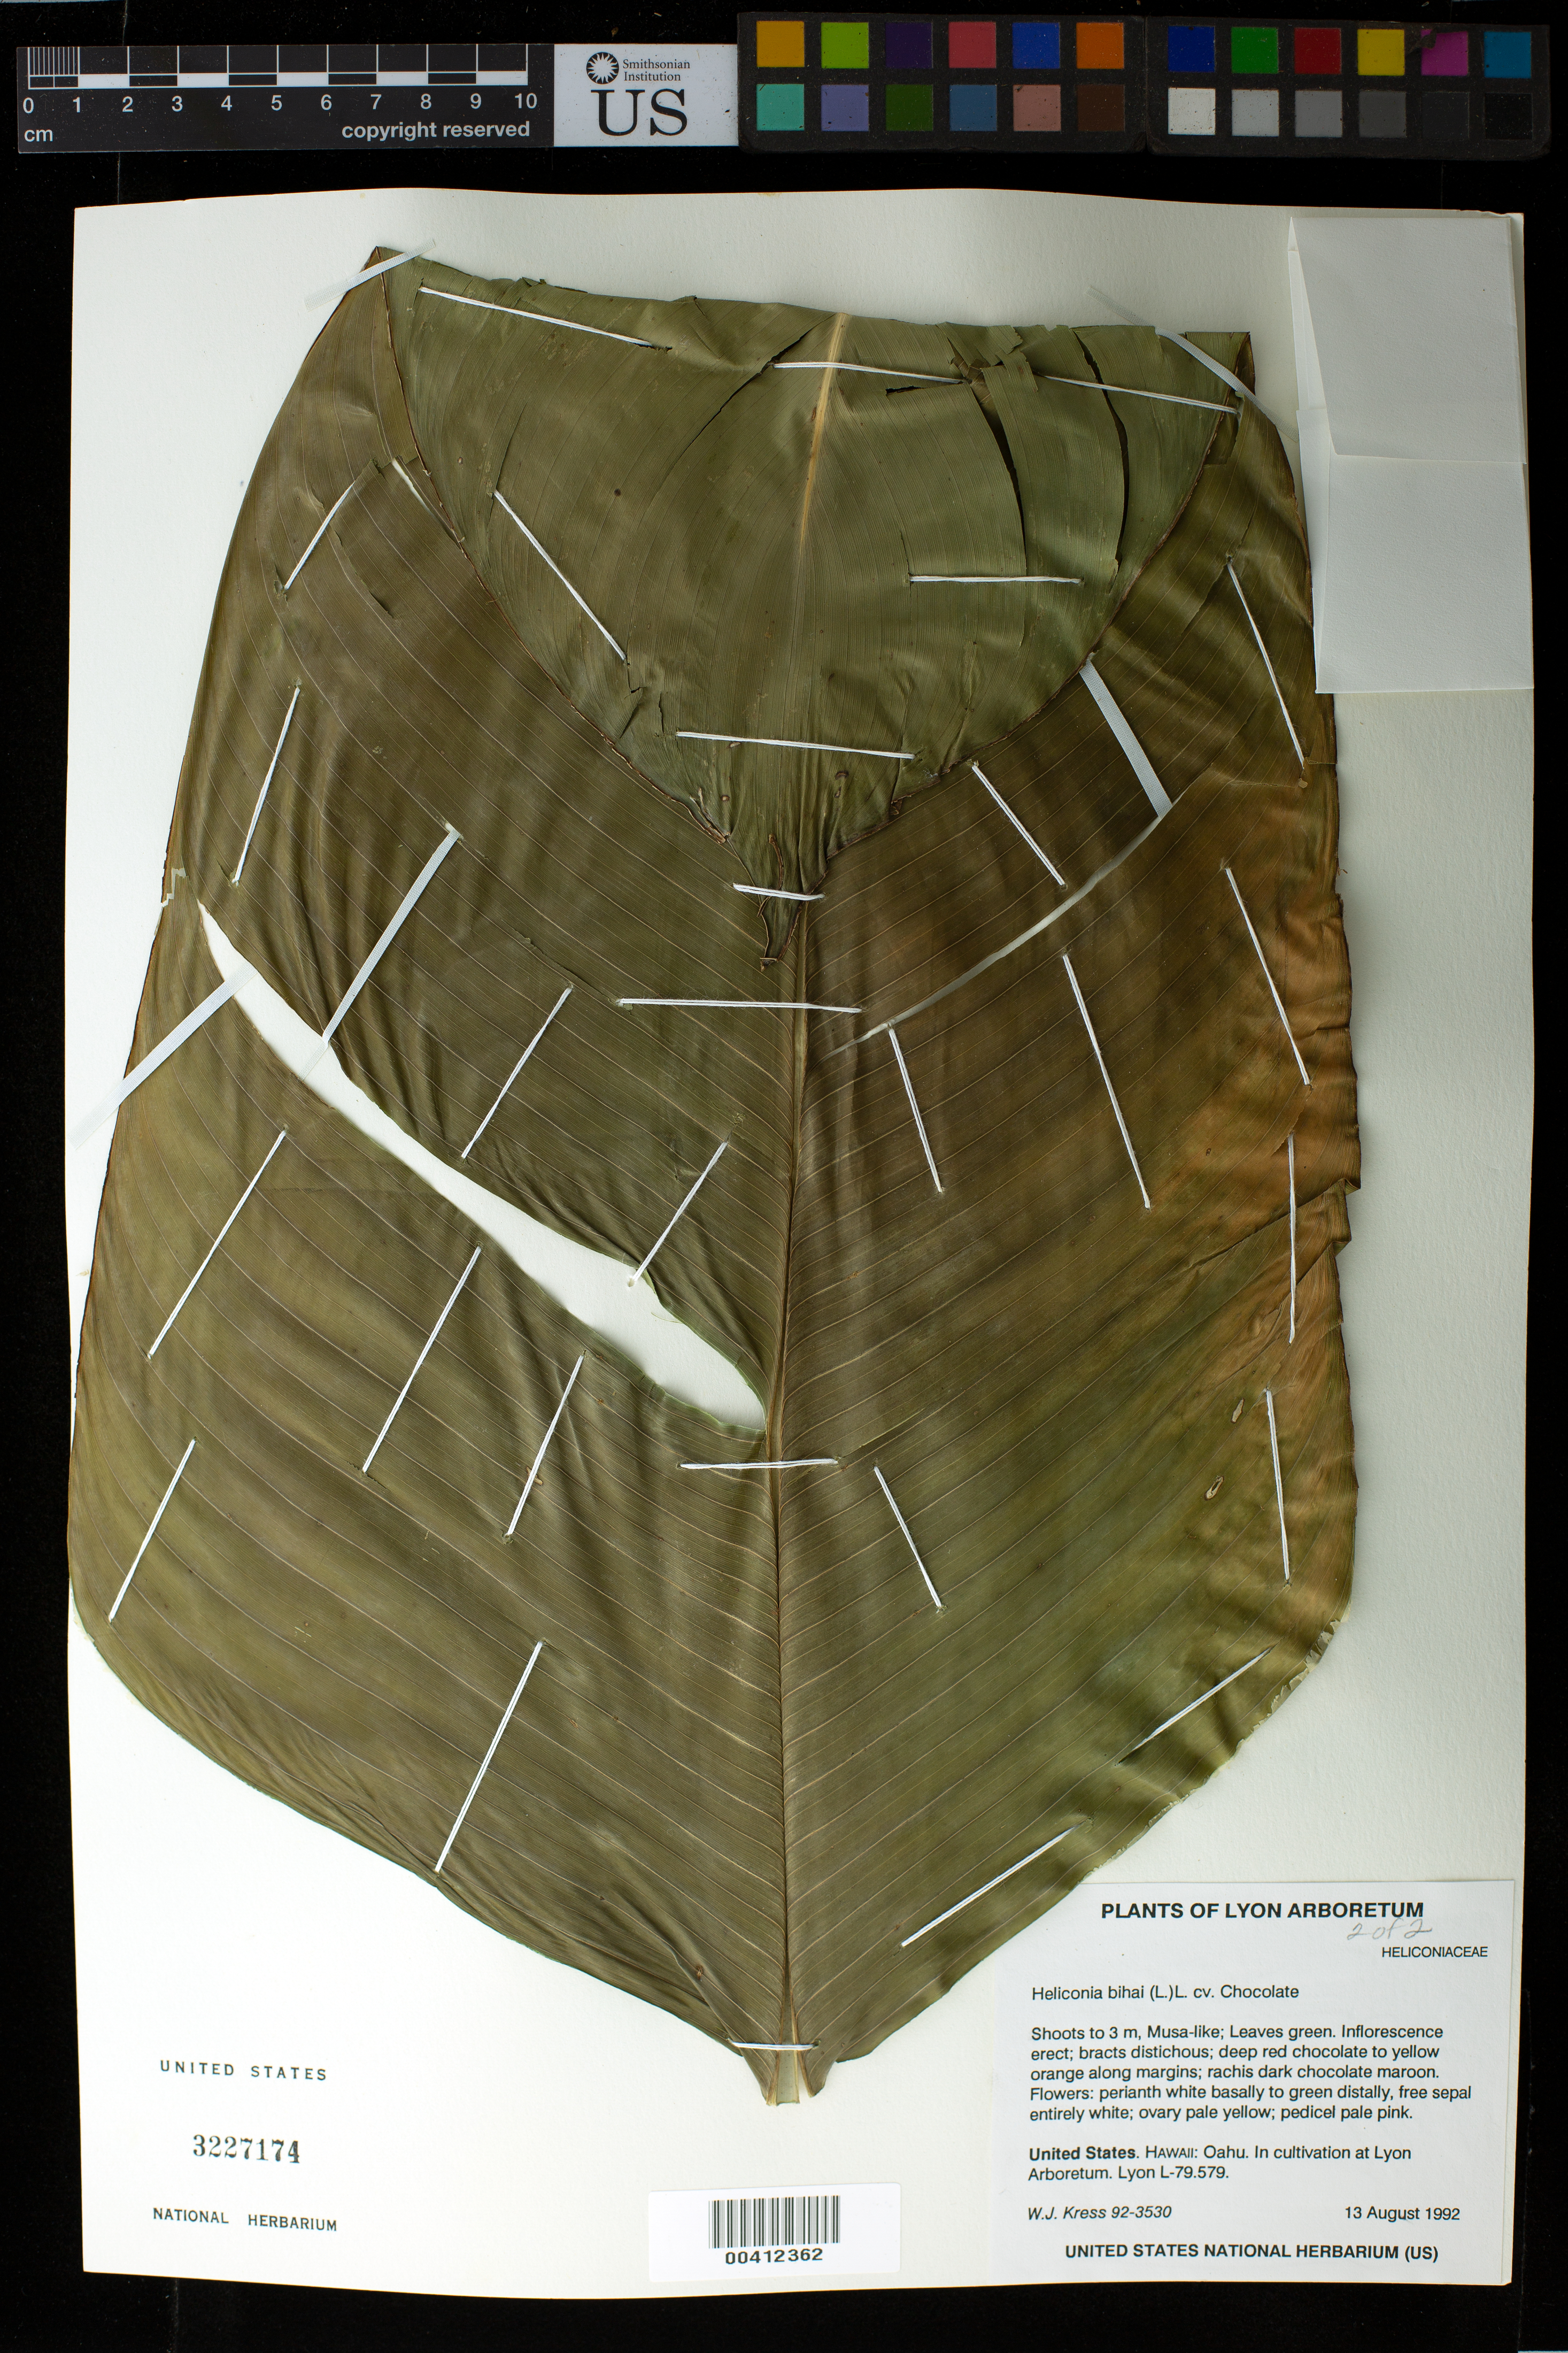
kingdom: Plantae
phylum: Tracheophyta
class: Liliopsida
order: Zingiberales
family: Heliconiaceae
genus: Heliconia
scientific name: Heliconia bihai 'Chocolate'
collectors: W. J. Kress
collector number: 92-3530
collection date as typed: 13 Aug 1992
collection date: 1992-08-13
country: United States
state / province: Hawaii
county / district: Honolulu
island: Oahu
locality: Lyon arboretum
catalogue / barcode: US 3227174